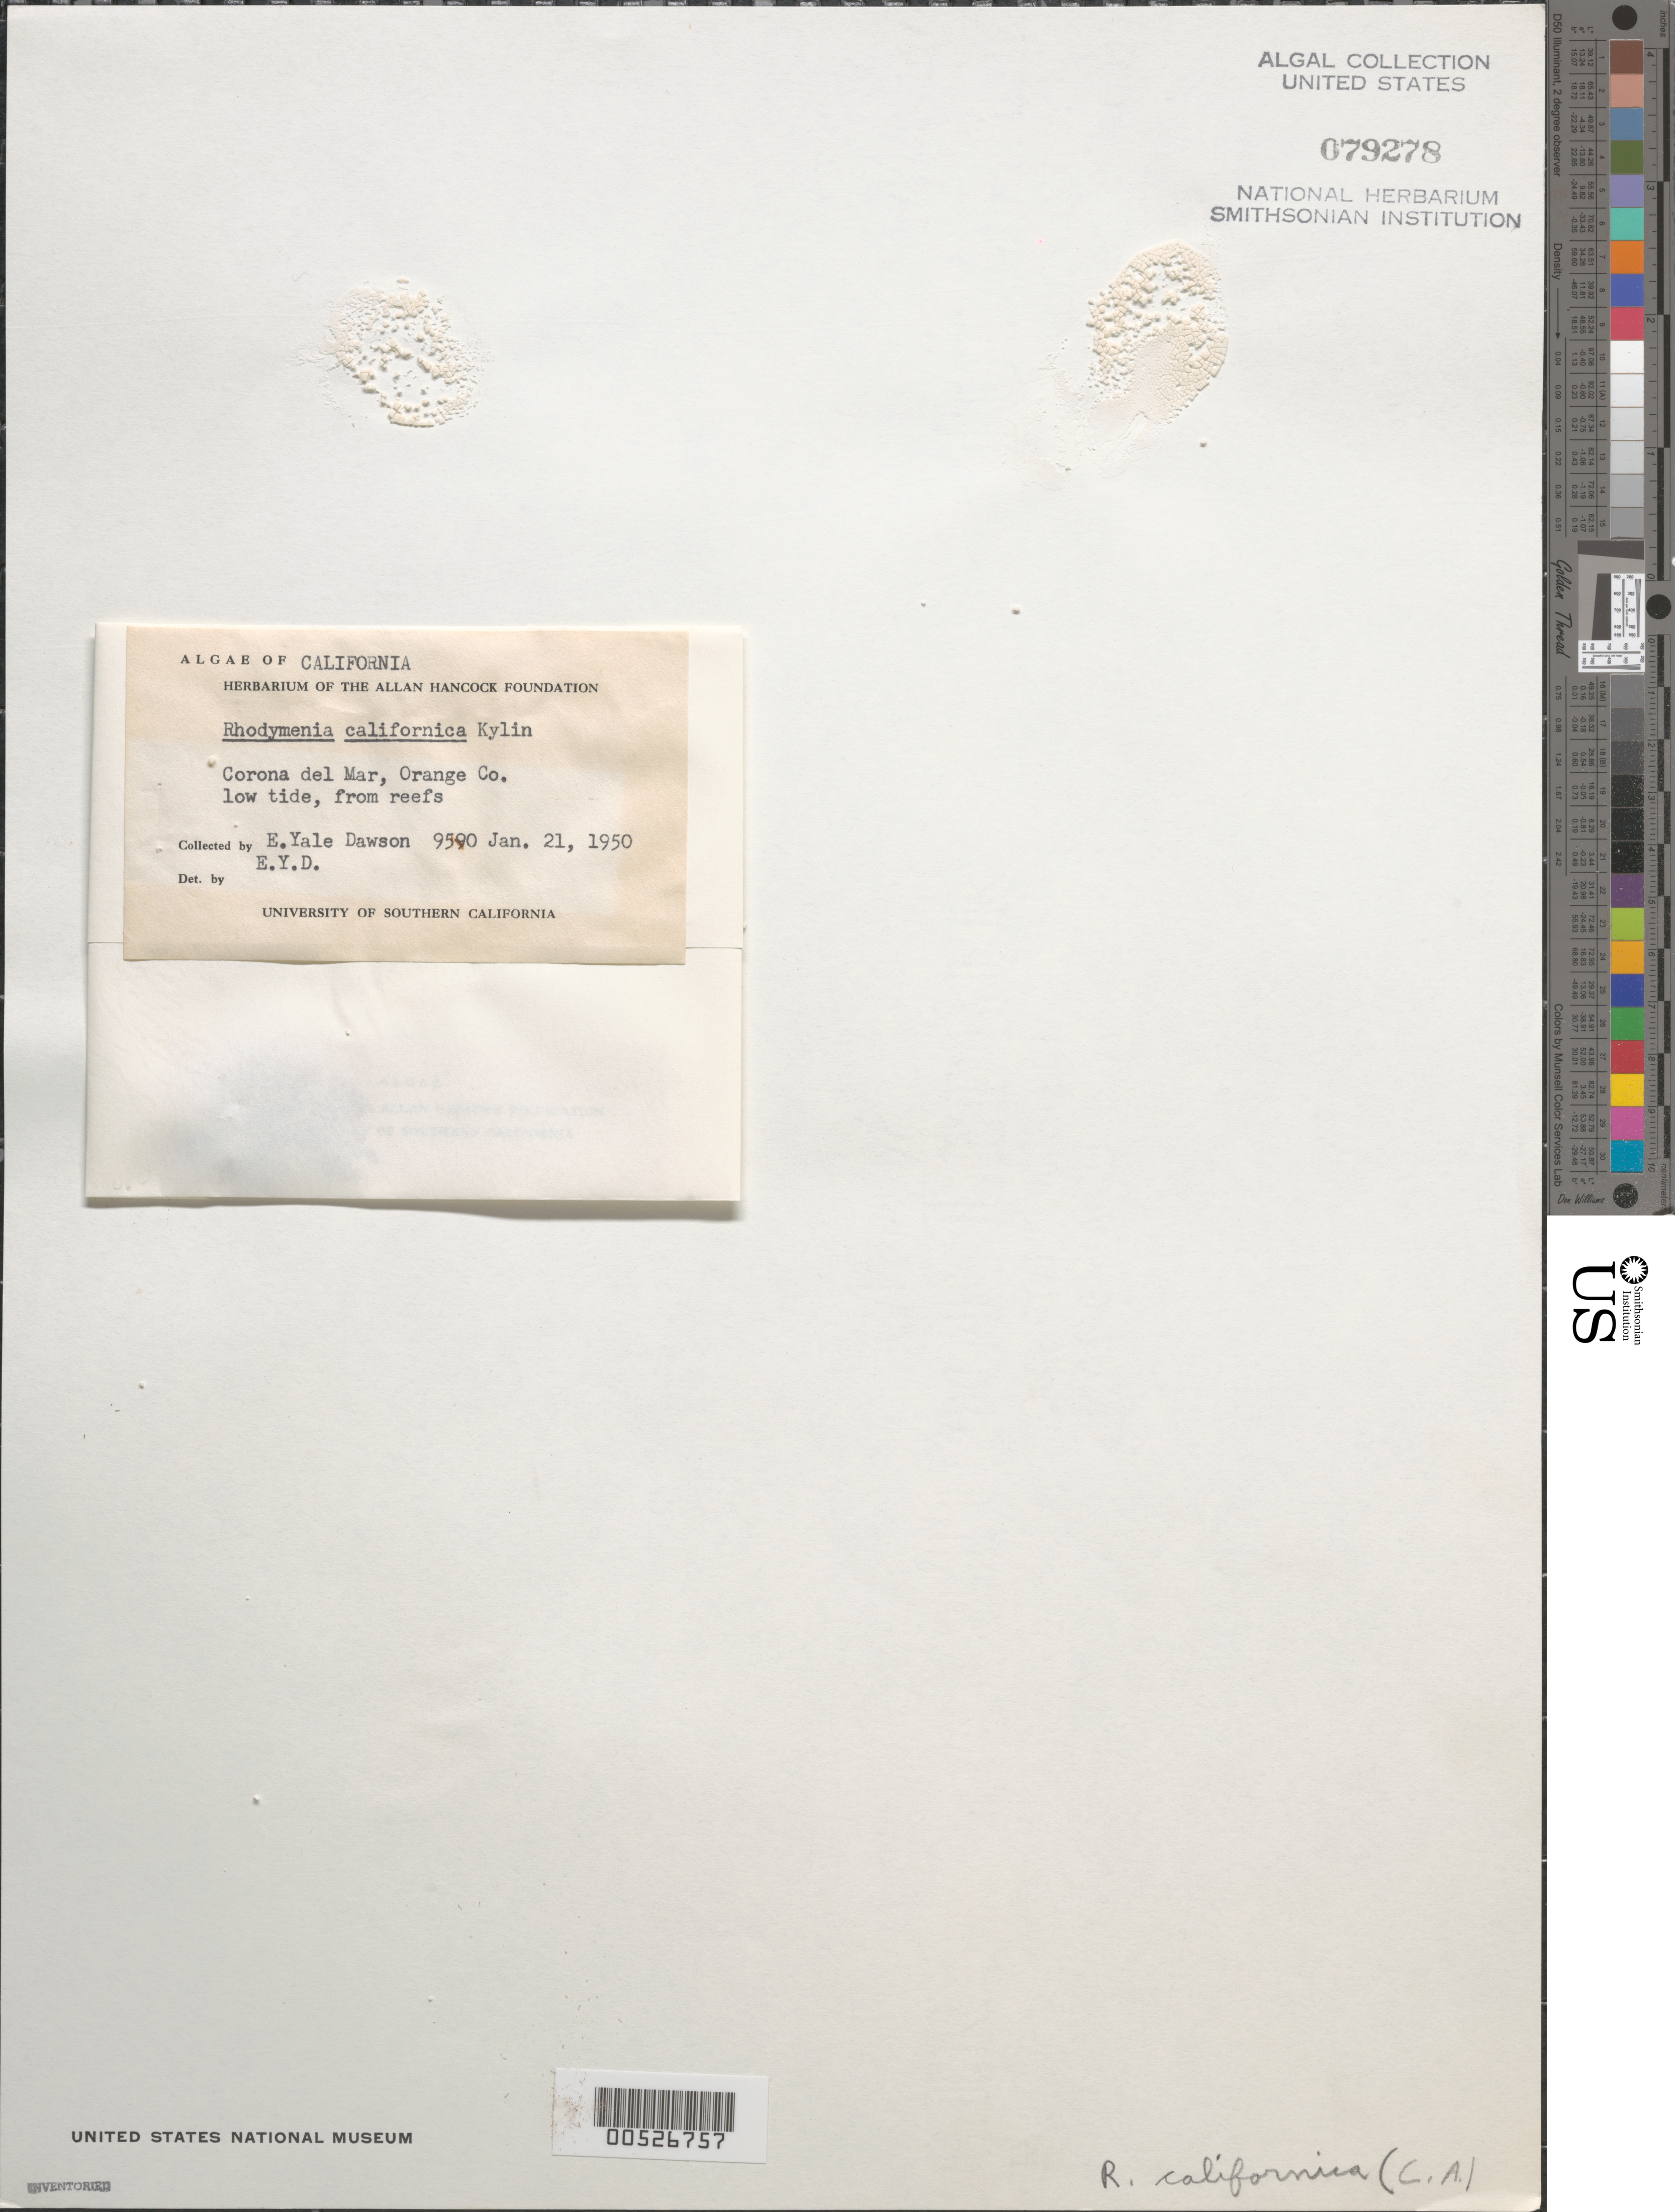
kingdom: Plantae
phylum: Rhodophyta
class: Florideophyceae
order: Rhodymeniales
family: Rhodymeniaceae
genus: Rhodymenia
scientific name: Rhodymenia californica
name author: Kylin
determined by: Dawson, E. Y.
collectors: E. Y. Dawson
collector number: EYD 9590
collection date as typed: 21 Jan 1950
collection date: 1950-01-21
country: United States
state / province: California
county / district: Orange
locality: Corona del Mar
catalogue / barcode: US 79278